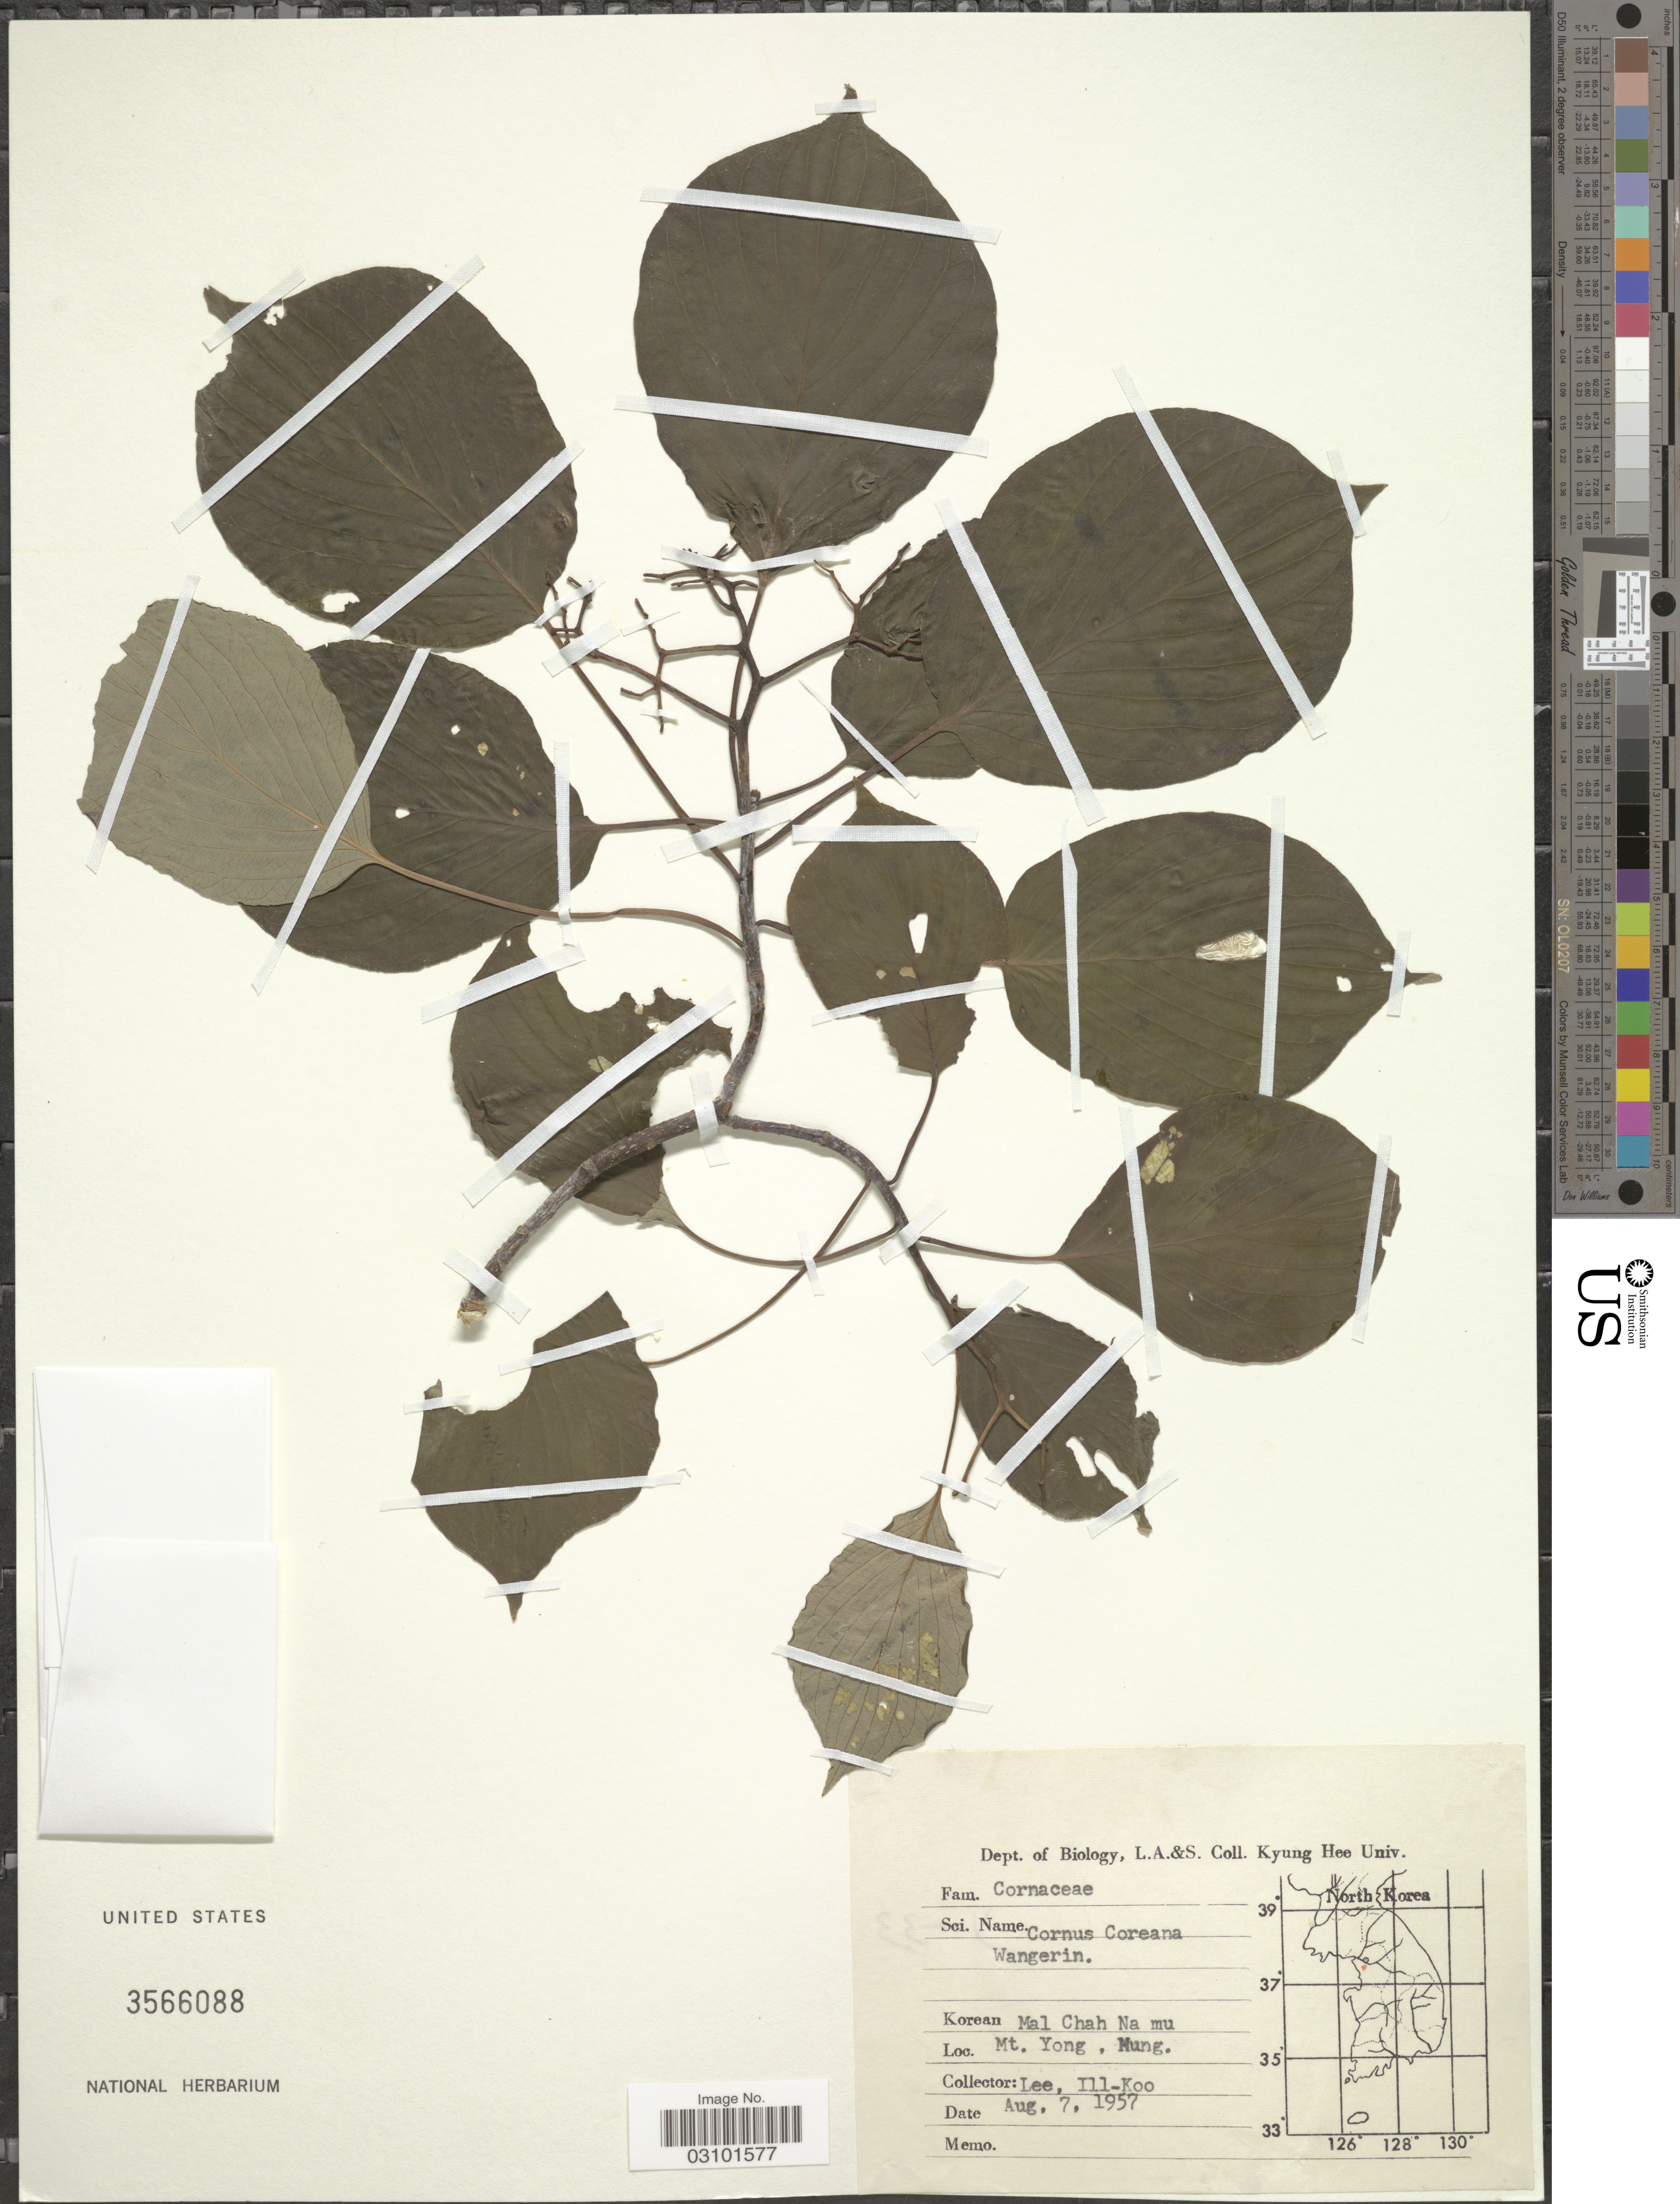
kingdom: Plantae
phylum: Tracheophyta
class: Magnoliopsida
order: Cornales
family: Cornaceae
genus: Cornus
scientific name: Cornus coreana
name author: Wangerin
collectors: Il-Ko Lee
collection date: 1957-08-07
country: South Korea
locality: Mt. Yong. Mung.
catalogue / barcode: US 3566088